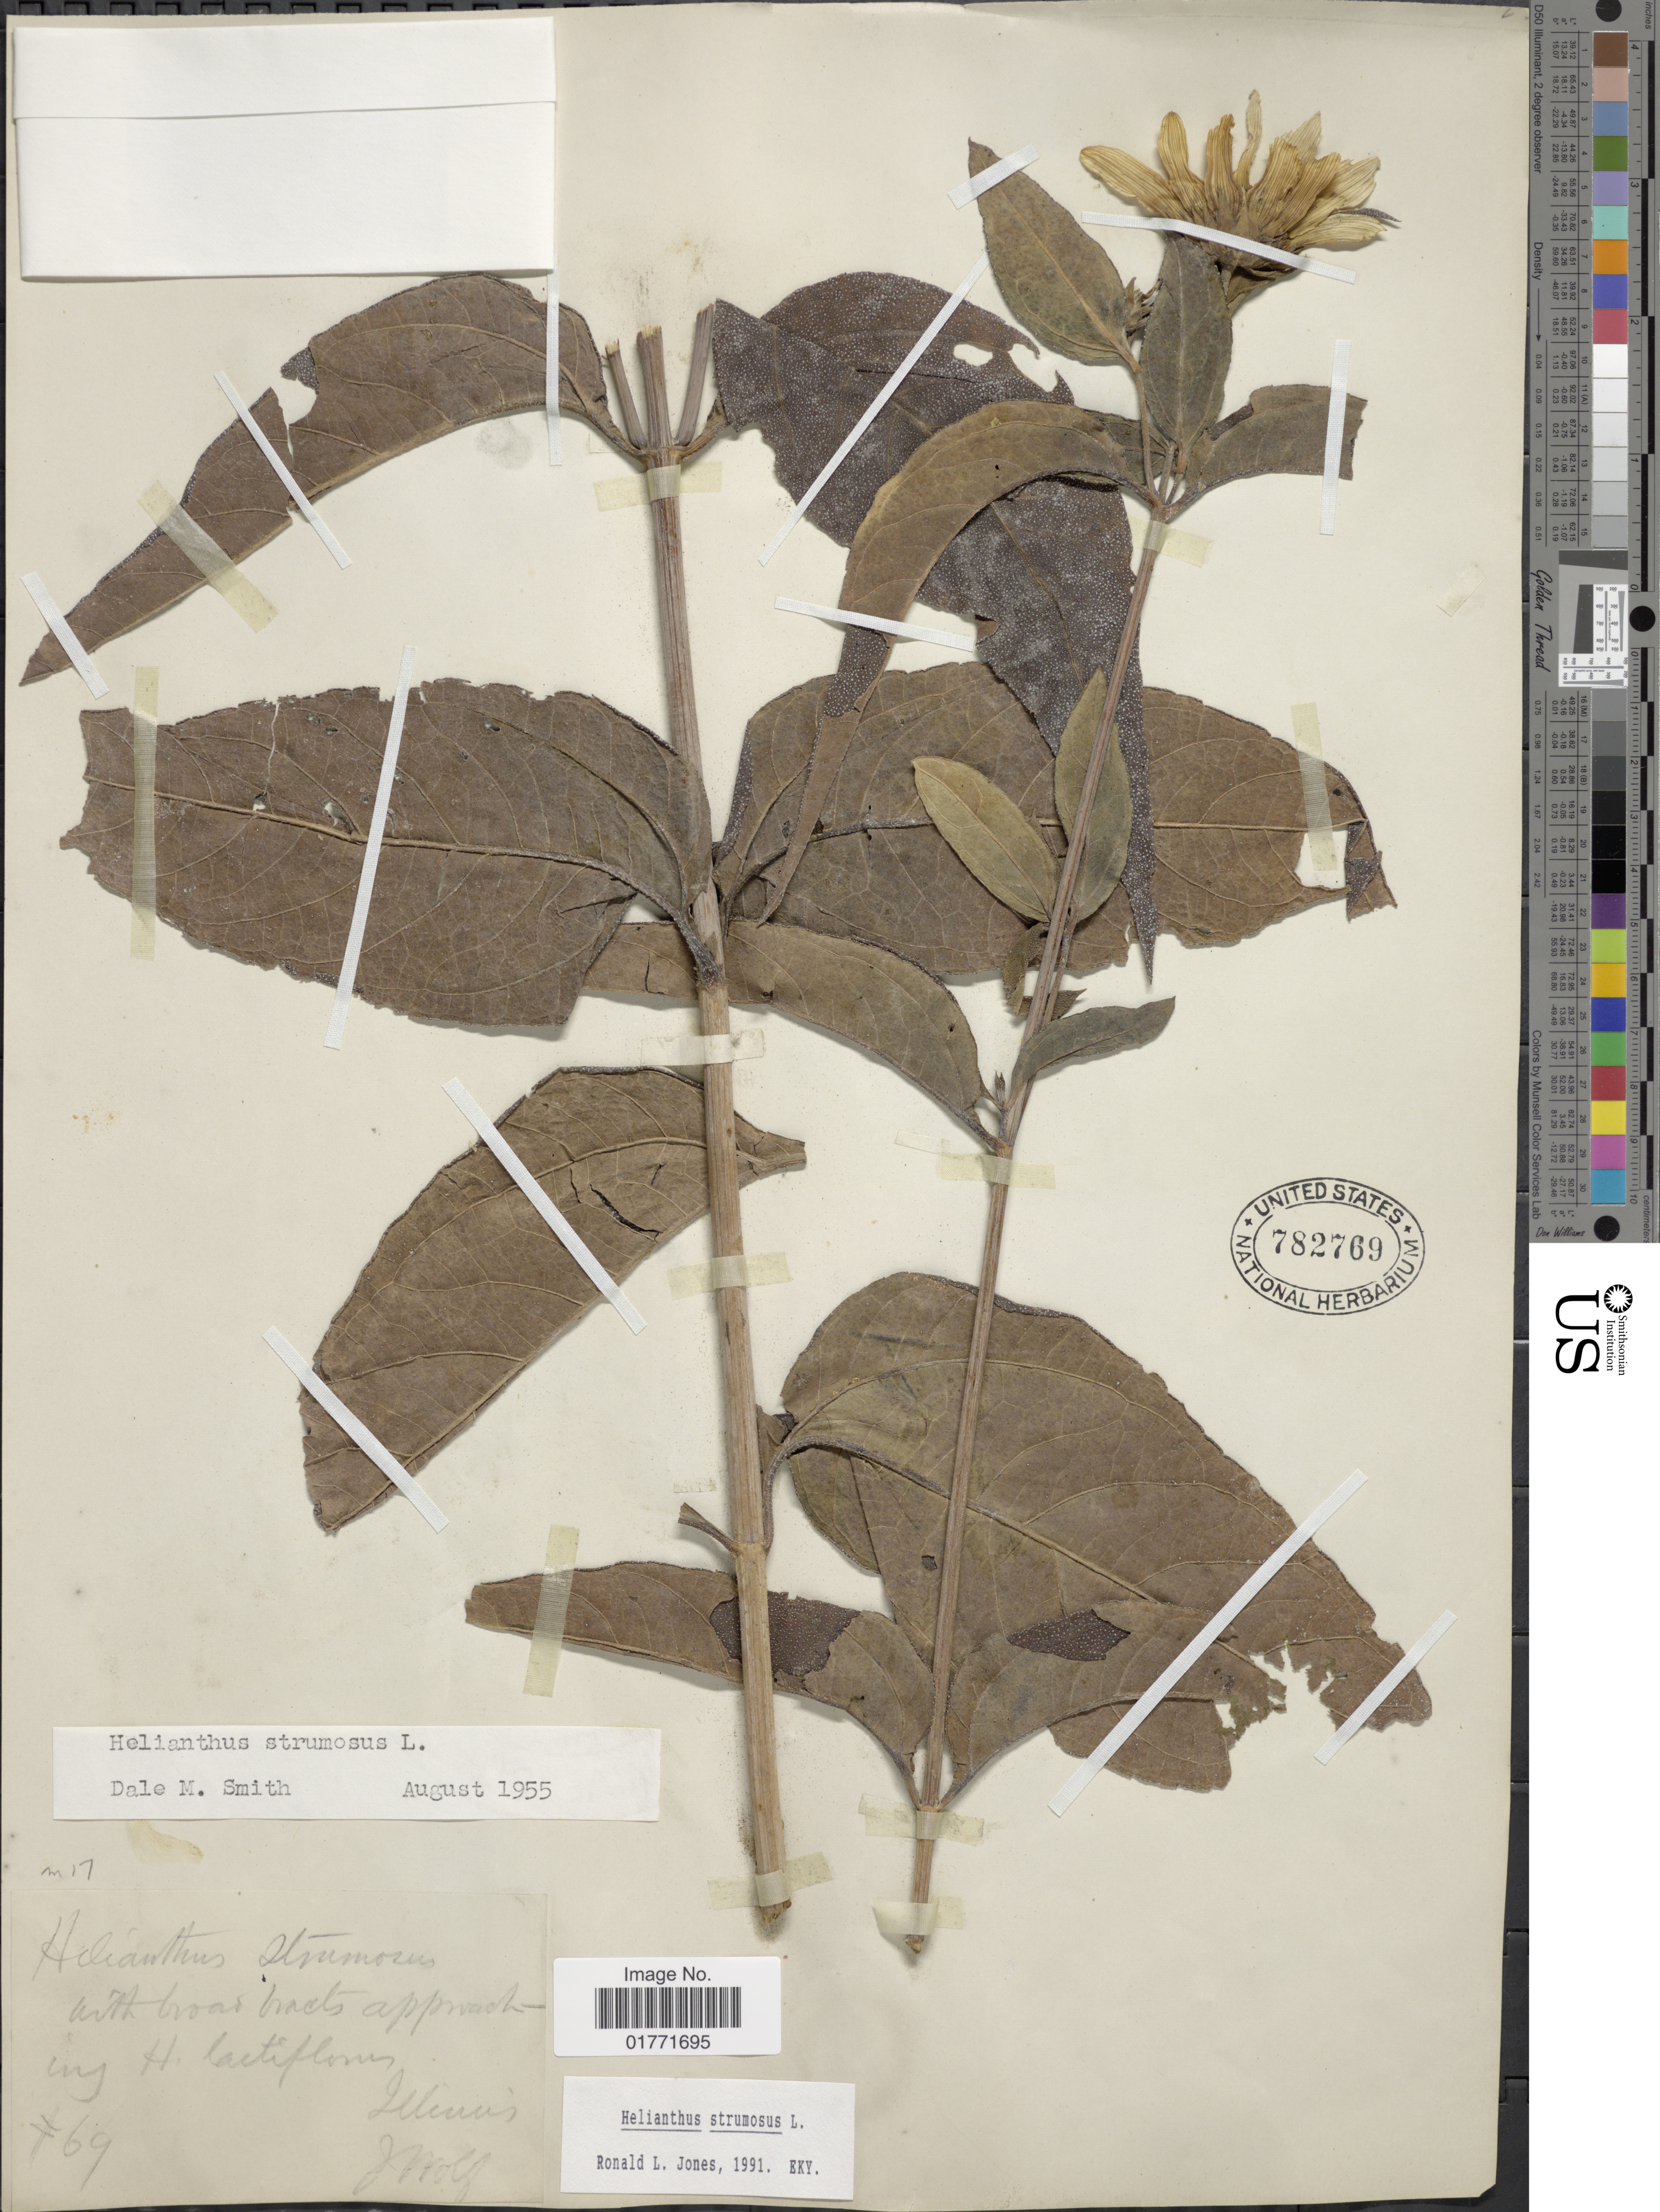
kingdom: Plantae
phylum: Tracheophyta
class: Magnoliopsida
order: Asterales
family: Asteraceae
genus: Helianthus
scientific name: Helianthus strumosus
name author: L.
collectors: J. Wolf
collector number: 69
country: United States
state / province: Illinois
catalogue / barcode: US 782769